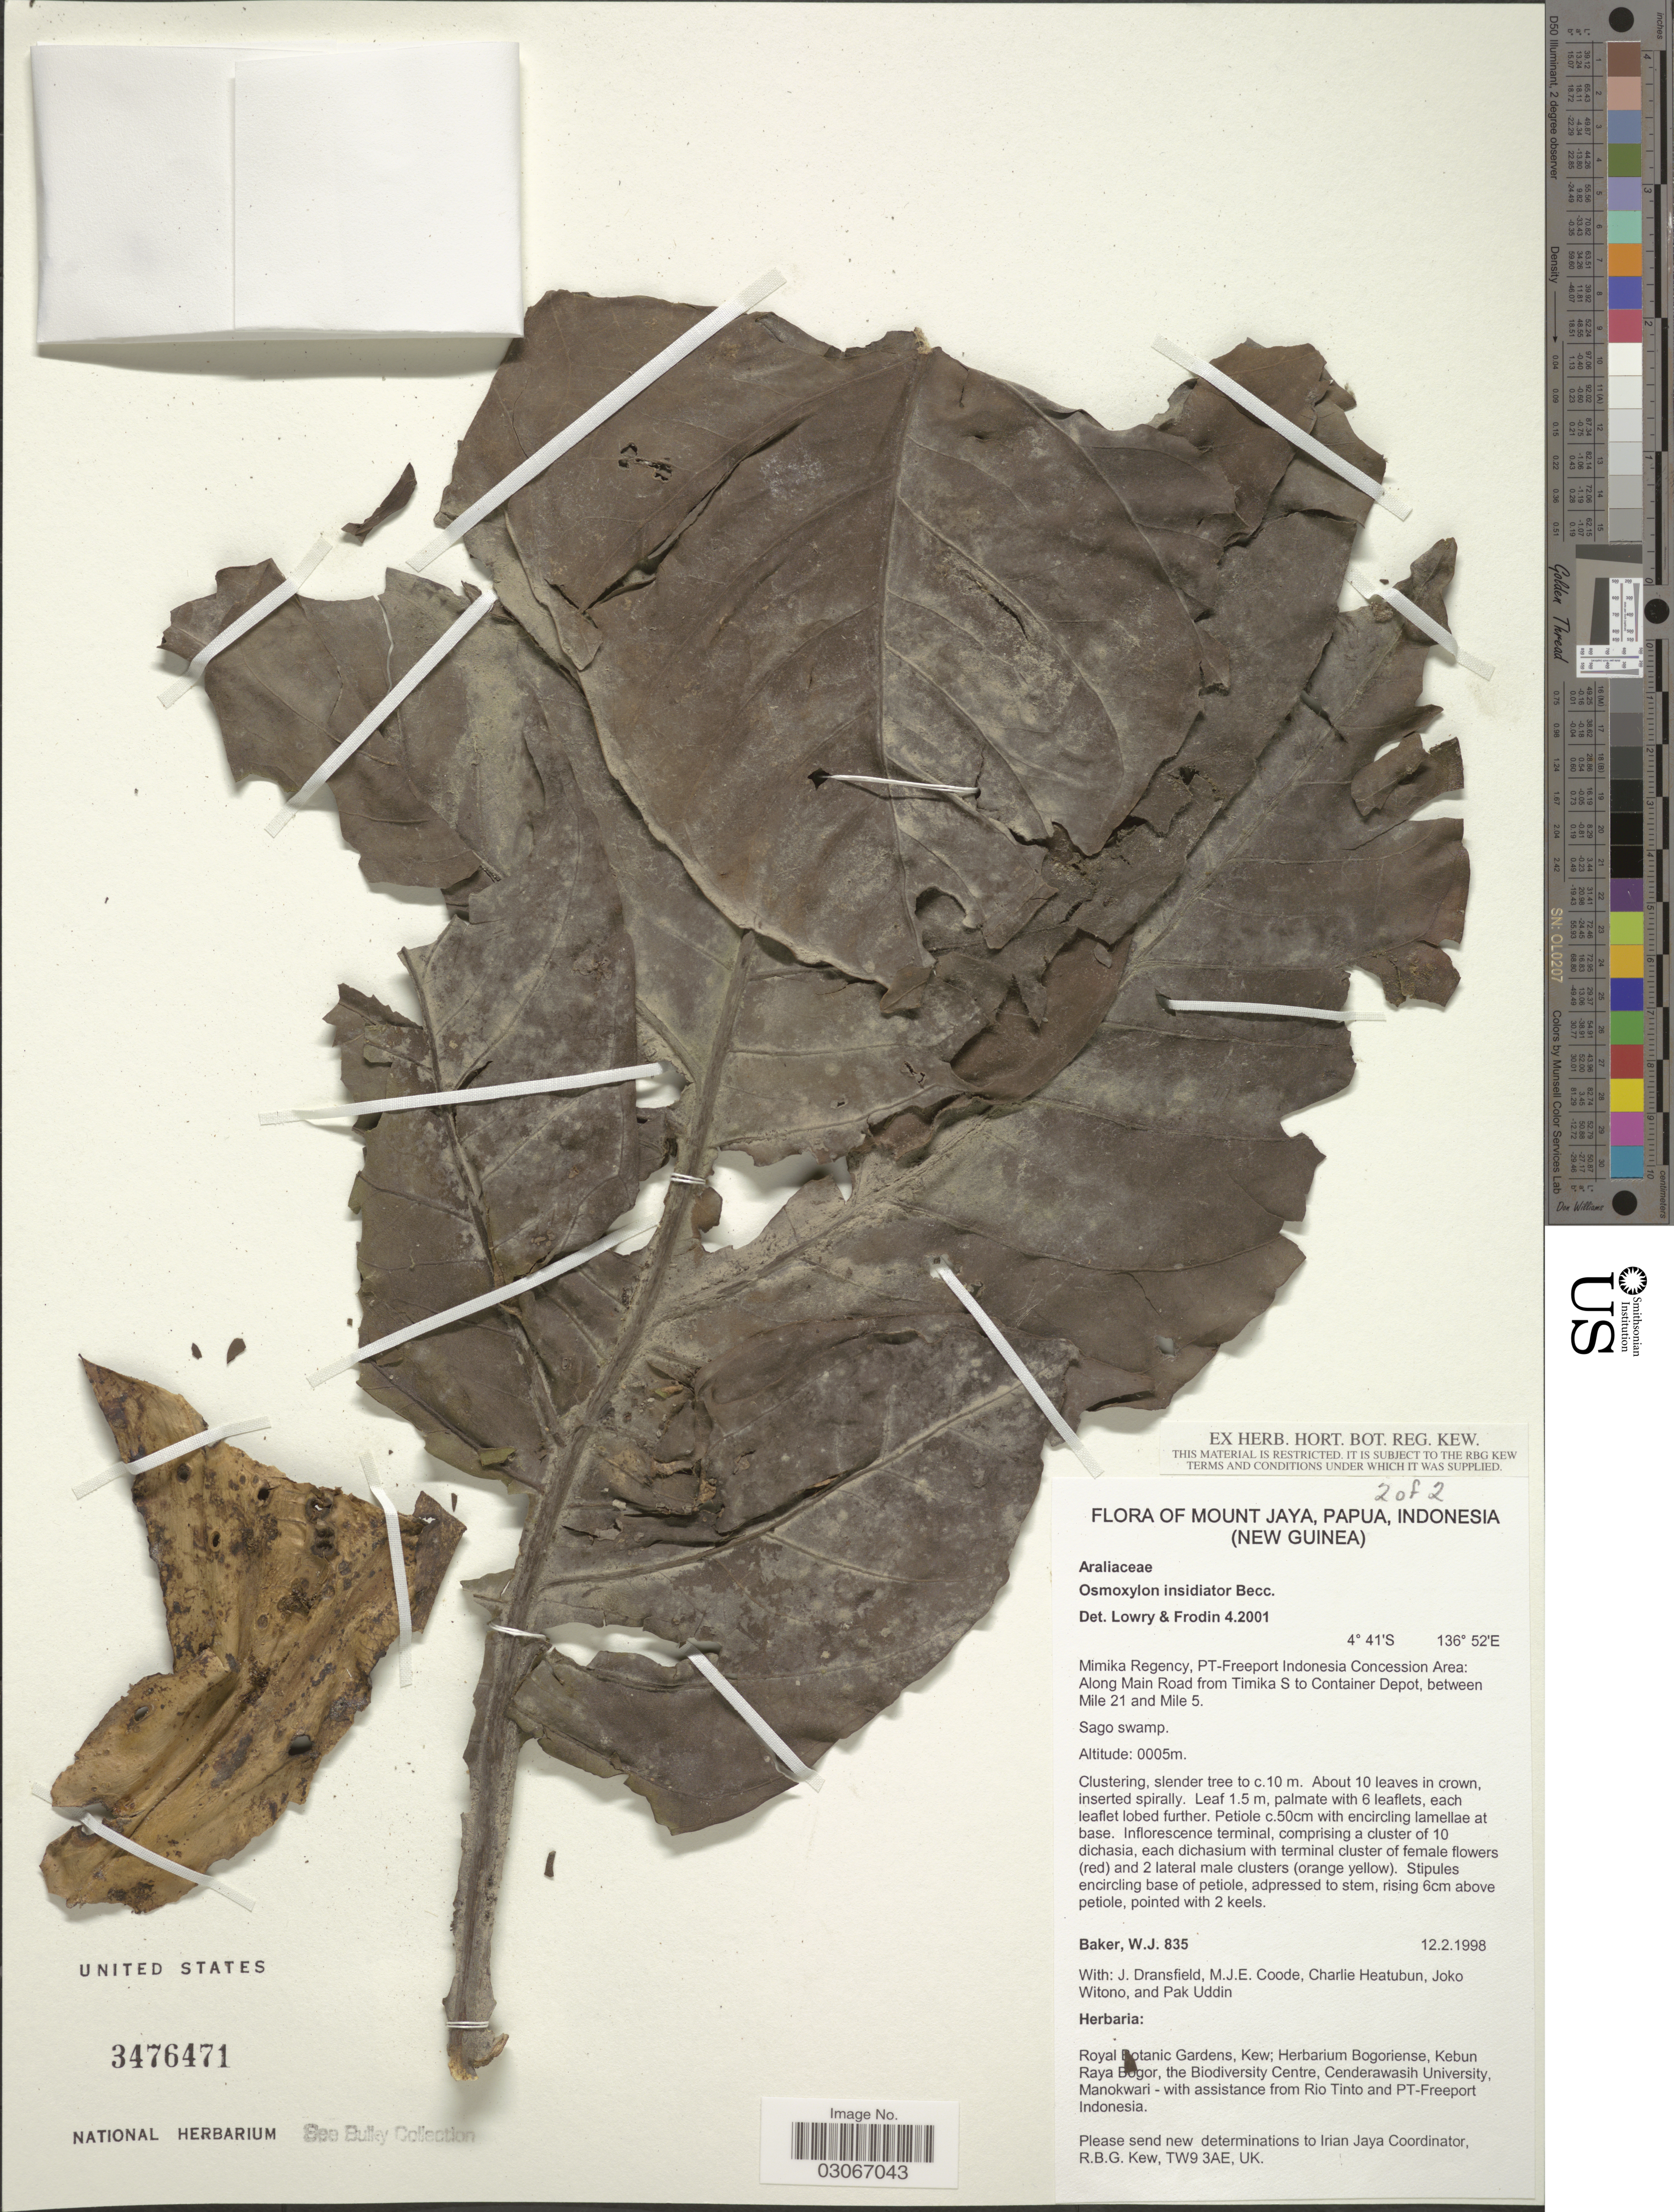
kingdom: Plantae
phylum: Tracheophyta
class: Magnoliopsida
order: Apiales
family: Araliaceae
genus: Osmoxylon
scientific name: Osmoxylon insidiator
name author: Becc.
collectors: W. J. Baker, J. Dransfield, M. J. E. Coode, C. Heatubun & et al.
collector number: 835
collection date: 1998-02-12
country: Indonesia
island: New Guinea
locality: Mount Jaya, Papua (New Guinea). Mimika Regency, PT-Freeport Indonesia Concession Area: Along Main Road from Timika S to Container Depot, between Mile 21 and Mile 5. Sago swamp.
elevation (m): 5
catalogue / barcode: US 3476471